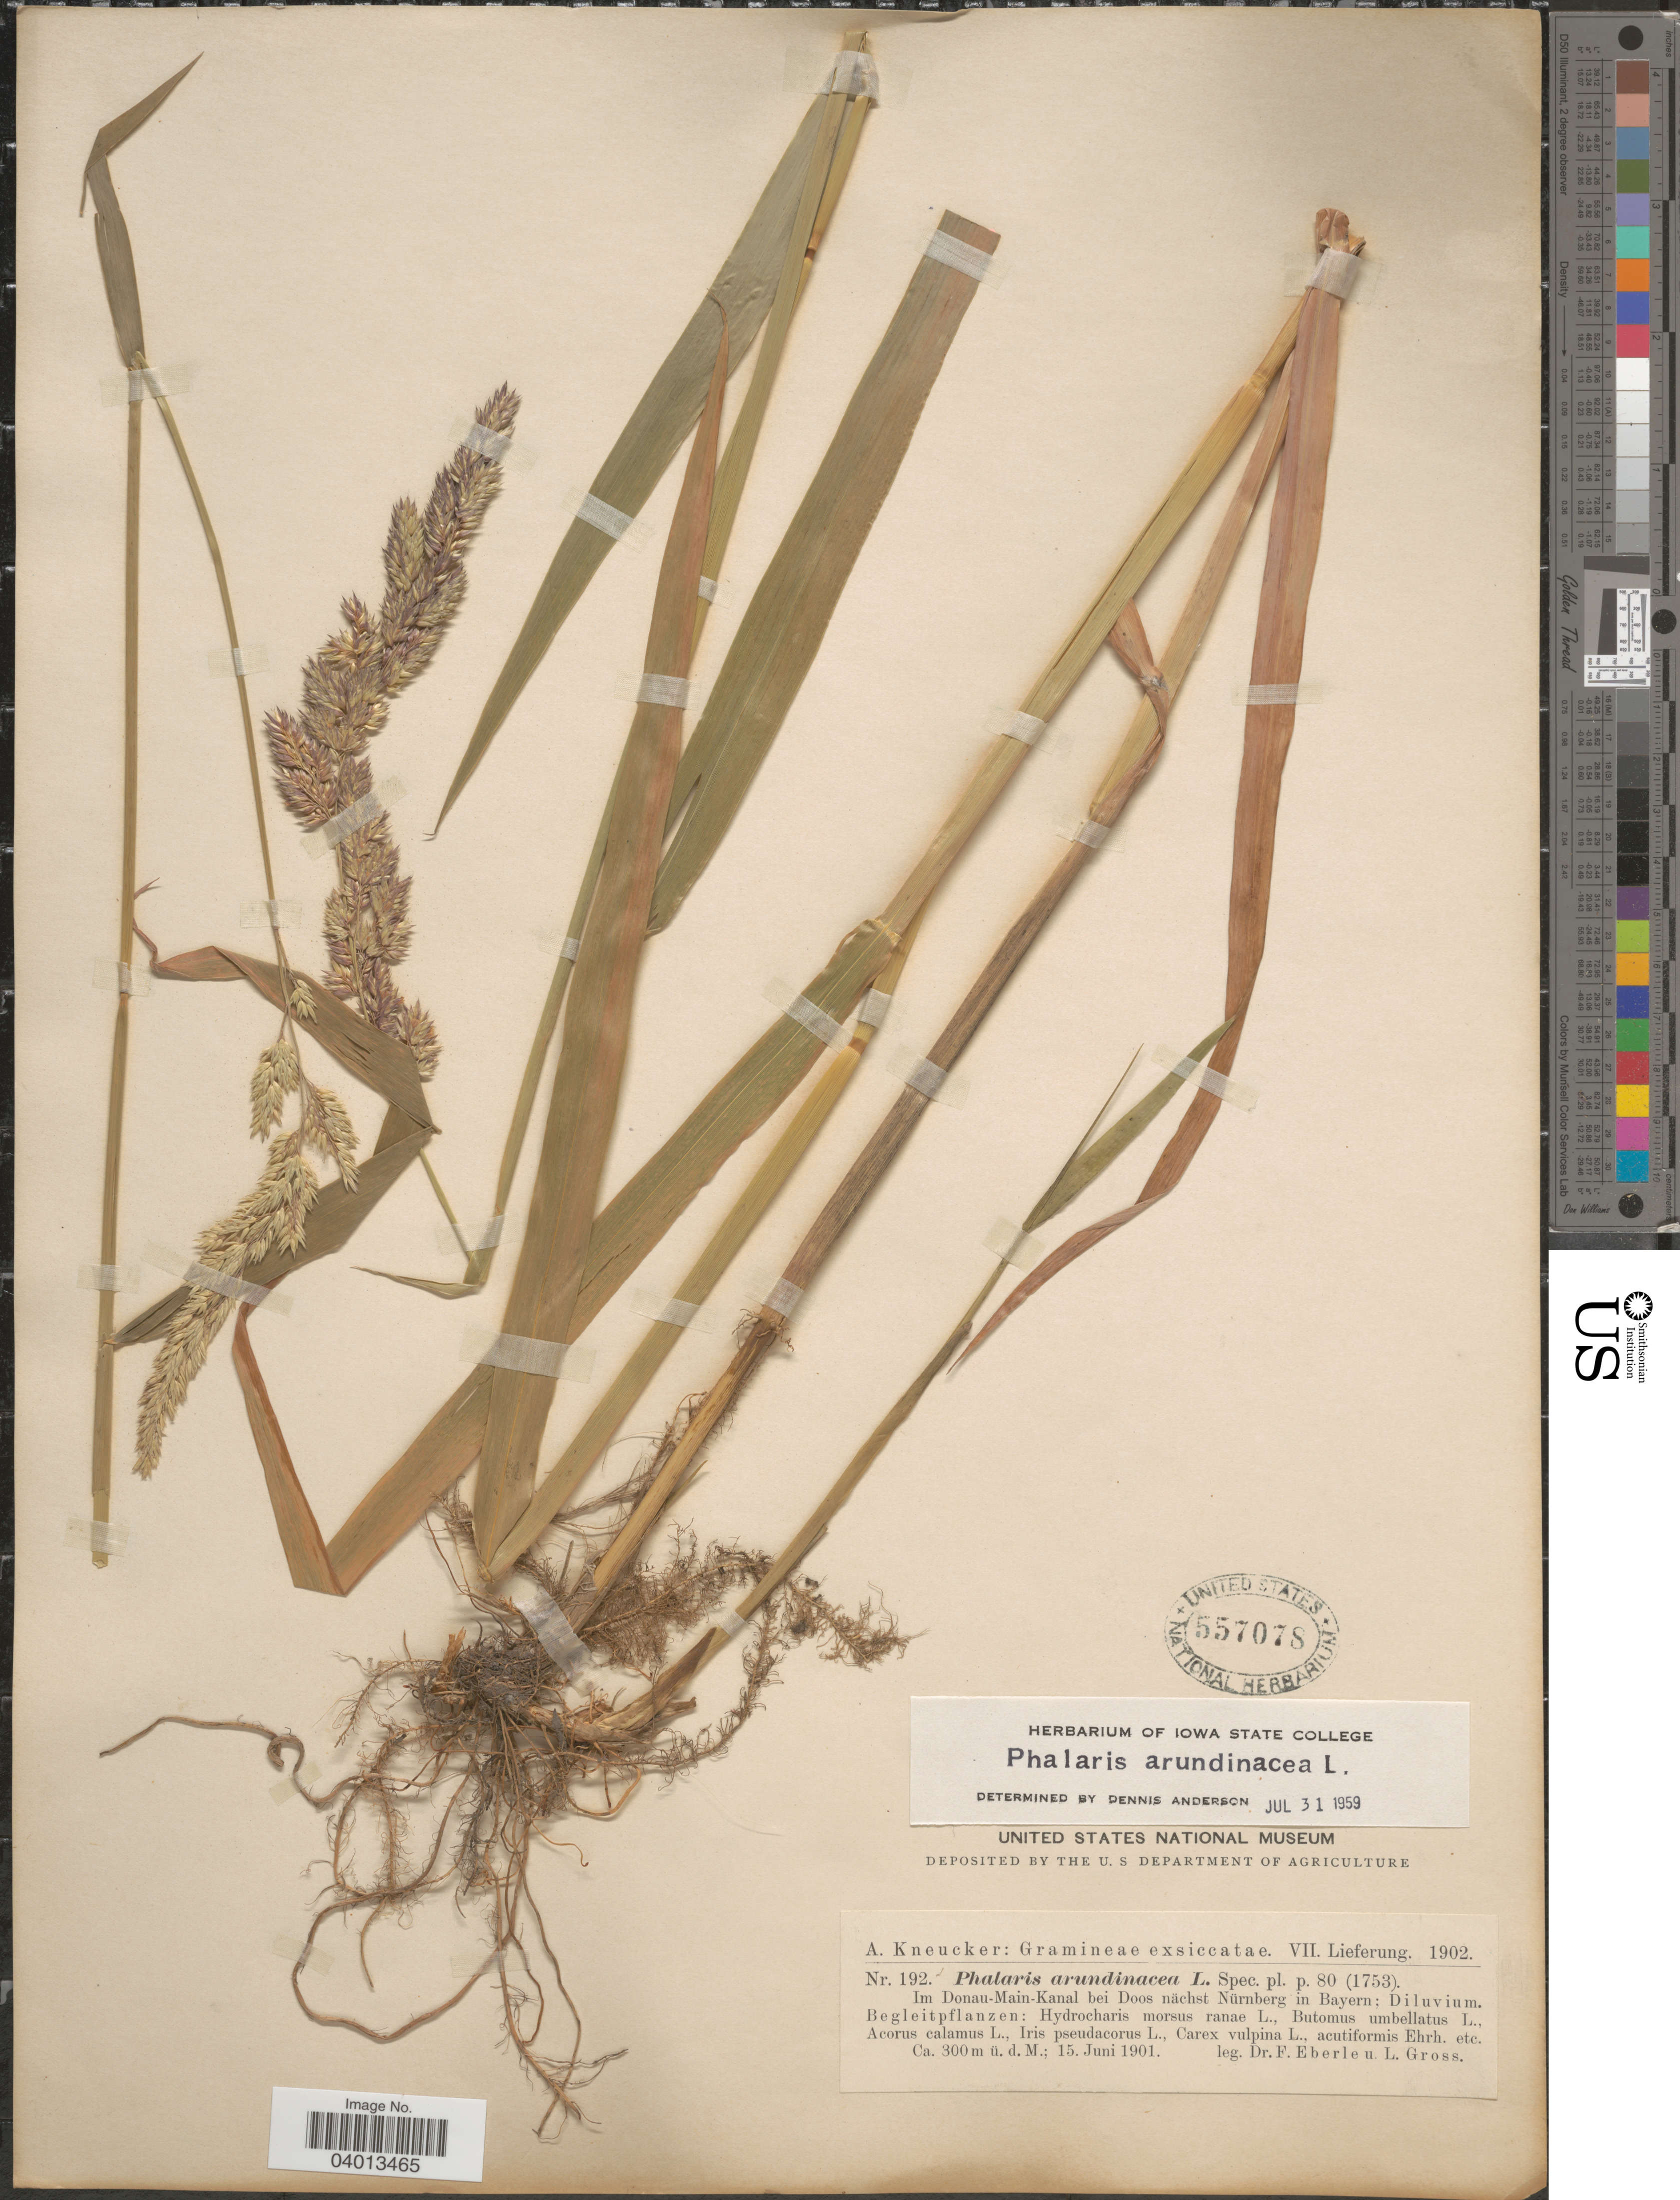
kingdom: Plantae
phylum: Tracheophyta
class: Liliopsida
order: Poales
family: Poaceae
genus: Phalaris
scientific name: Phalaris arundinacea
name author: L.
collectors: F. Eberle & L. Gross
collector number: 192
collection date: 1901-06-15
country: Germany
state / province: Bayern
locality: Im Donau-Main-Kanal bei Doos nächst Nürnberg in Bayern; Diluvium.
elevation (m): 300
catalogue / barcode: US 557078